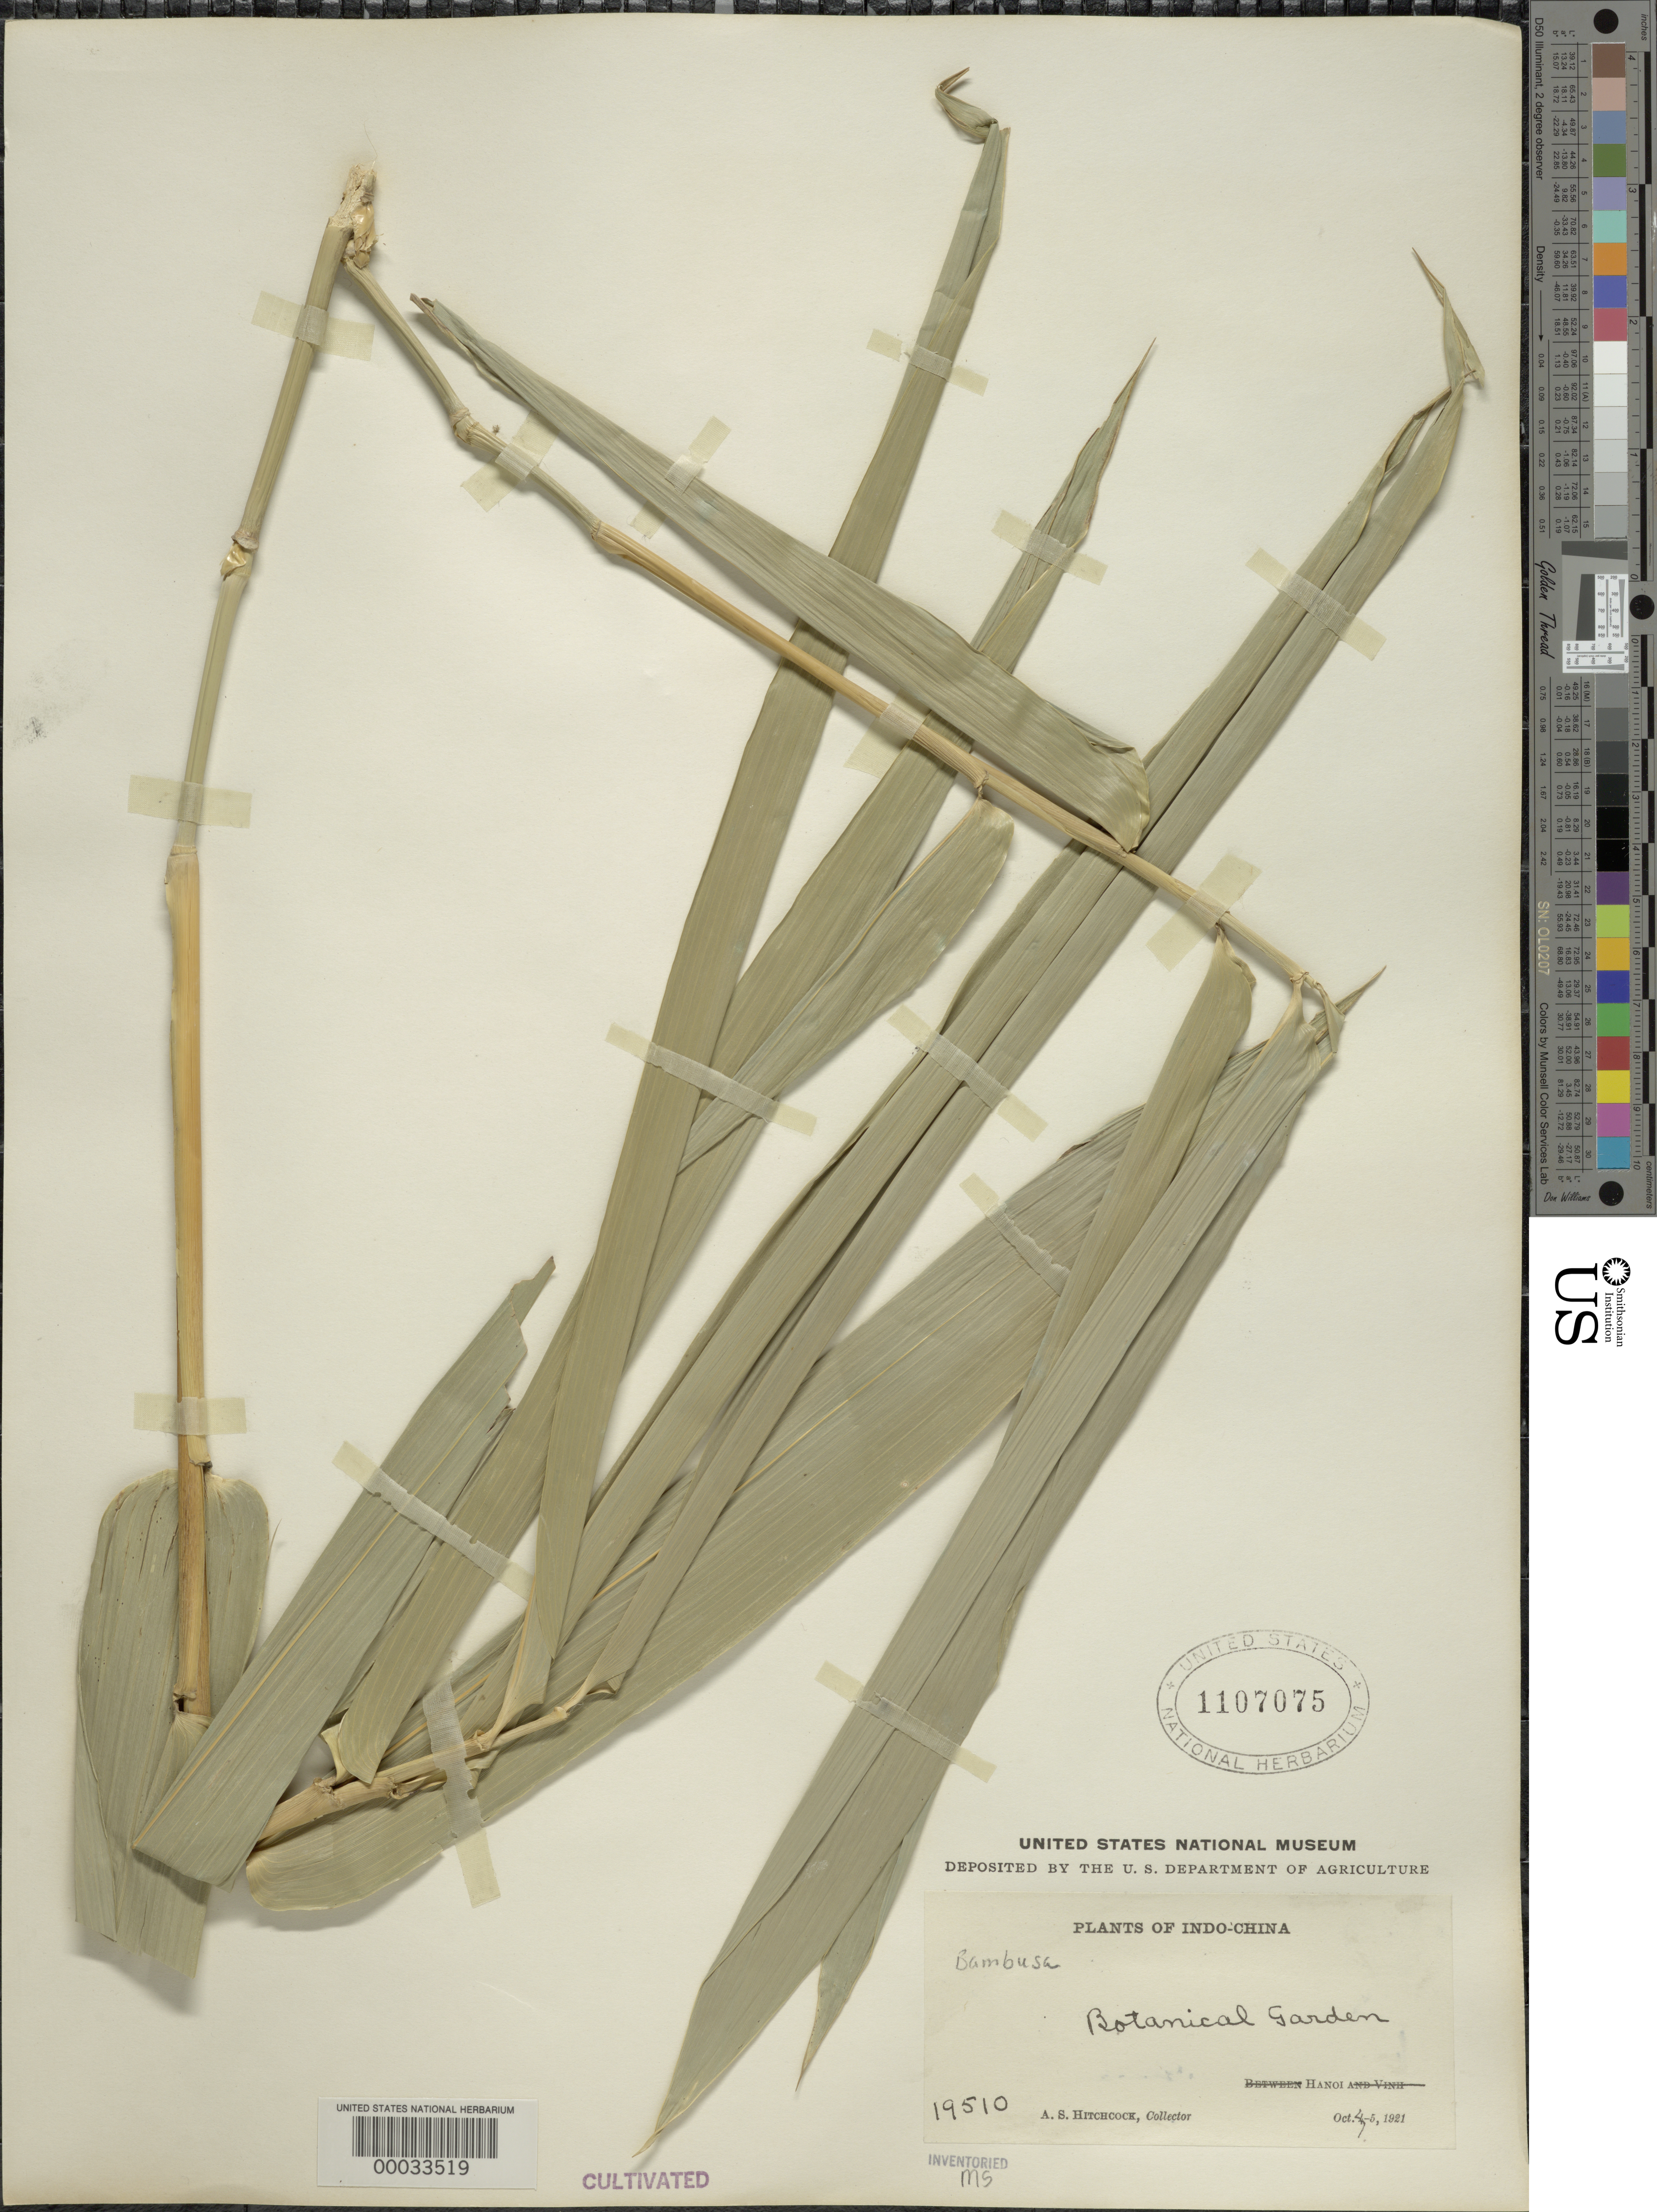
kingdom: Plantae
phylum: Tracheophyta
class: Liliopsida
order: Poales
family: Poaceae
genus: Bambusa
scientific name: Bambusa sp.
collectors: A. S. Hitchcock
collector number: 19510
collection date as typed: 05 Oct 1921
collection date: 1921-10-05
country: Vietnam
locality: Botanical garden-hanoi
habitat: Lc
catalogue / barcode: US 1107075